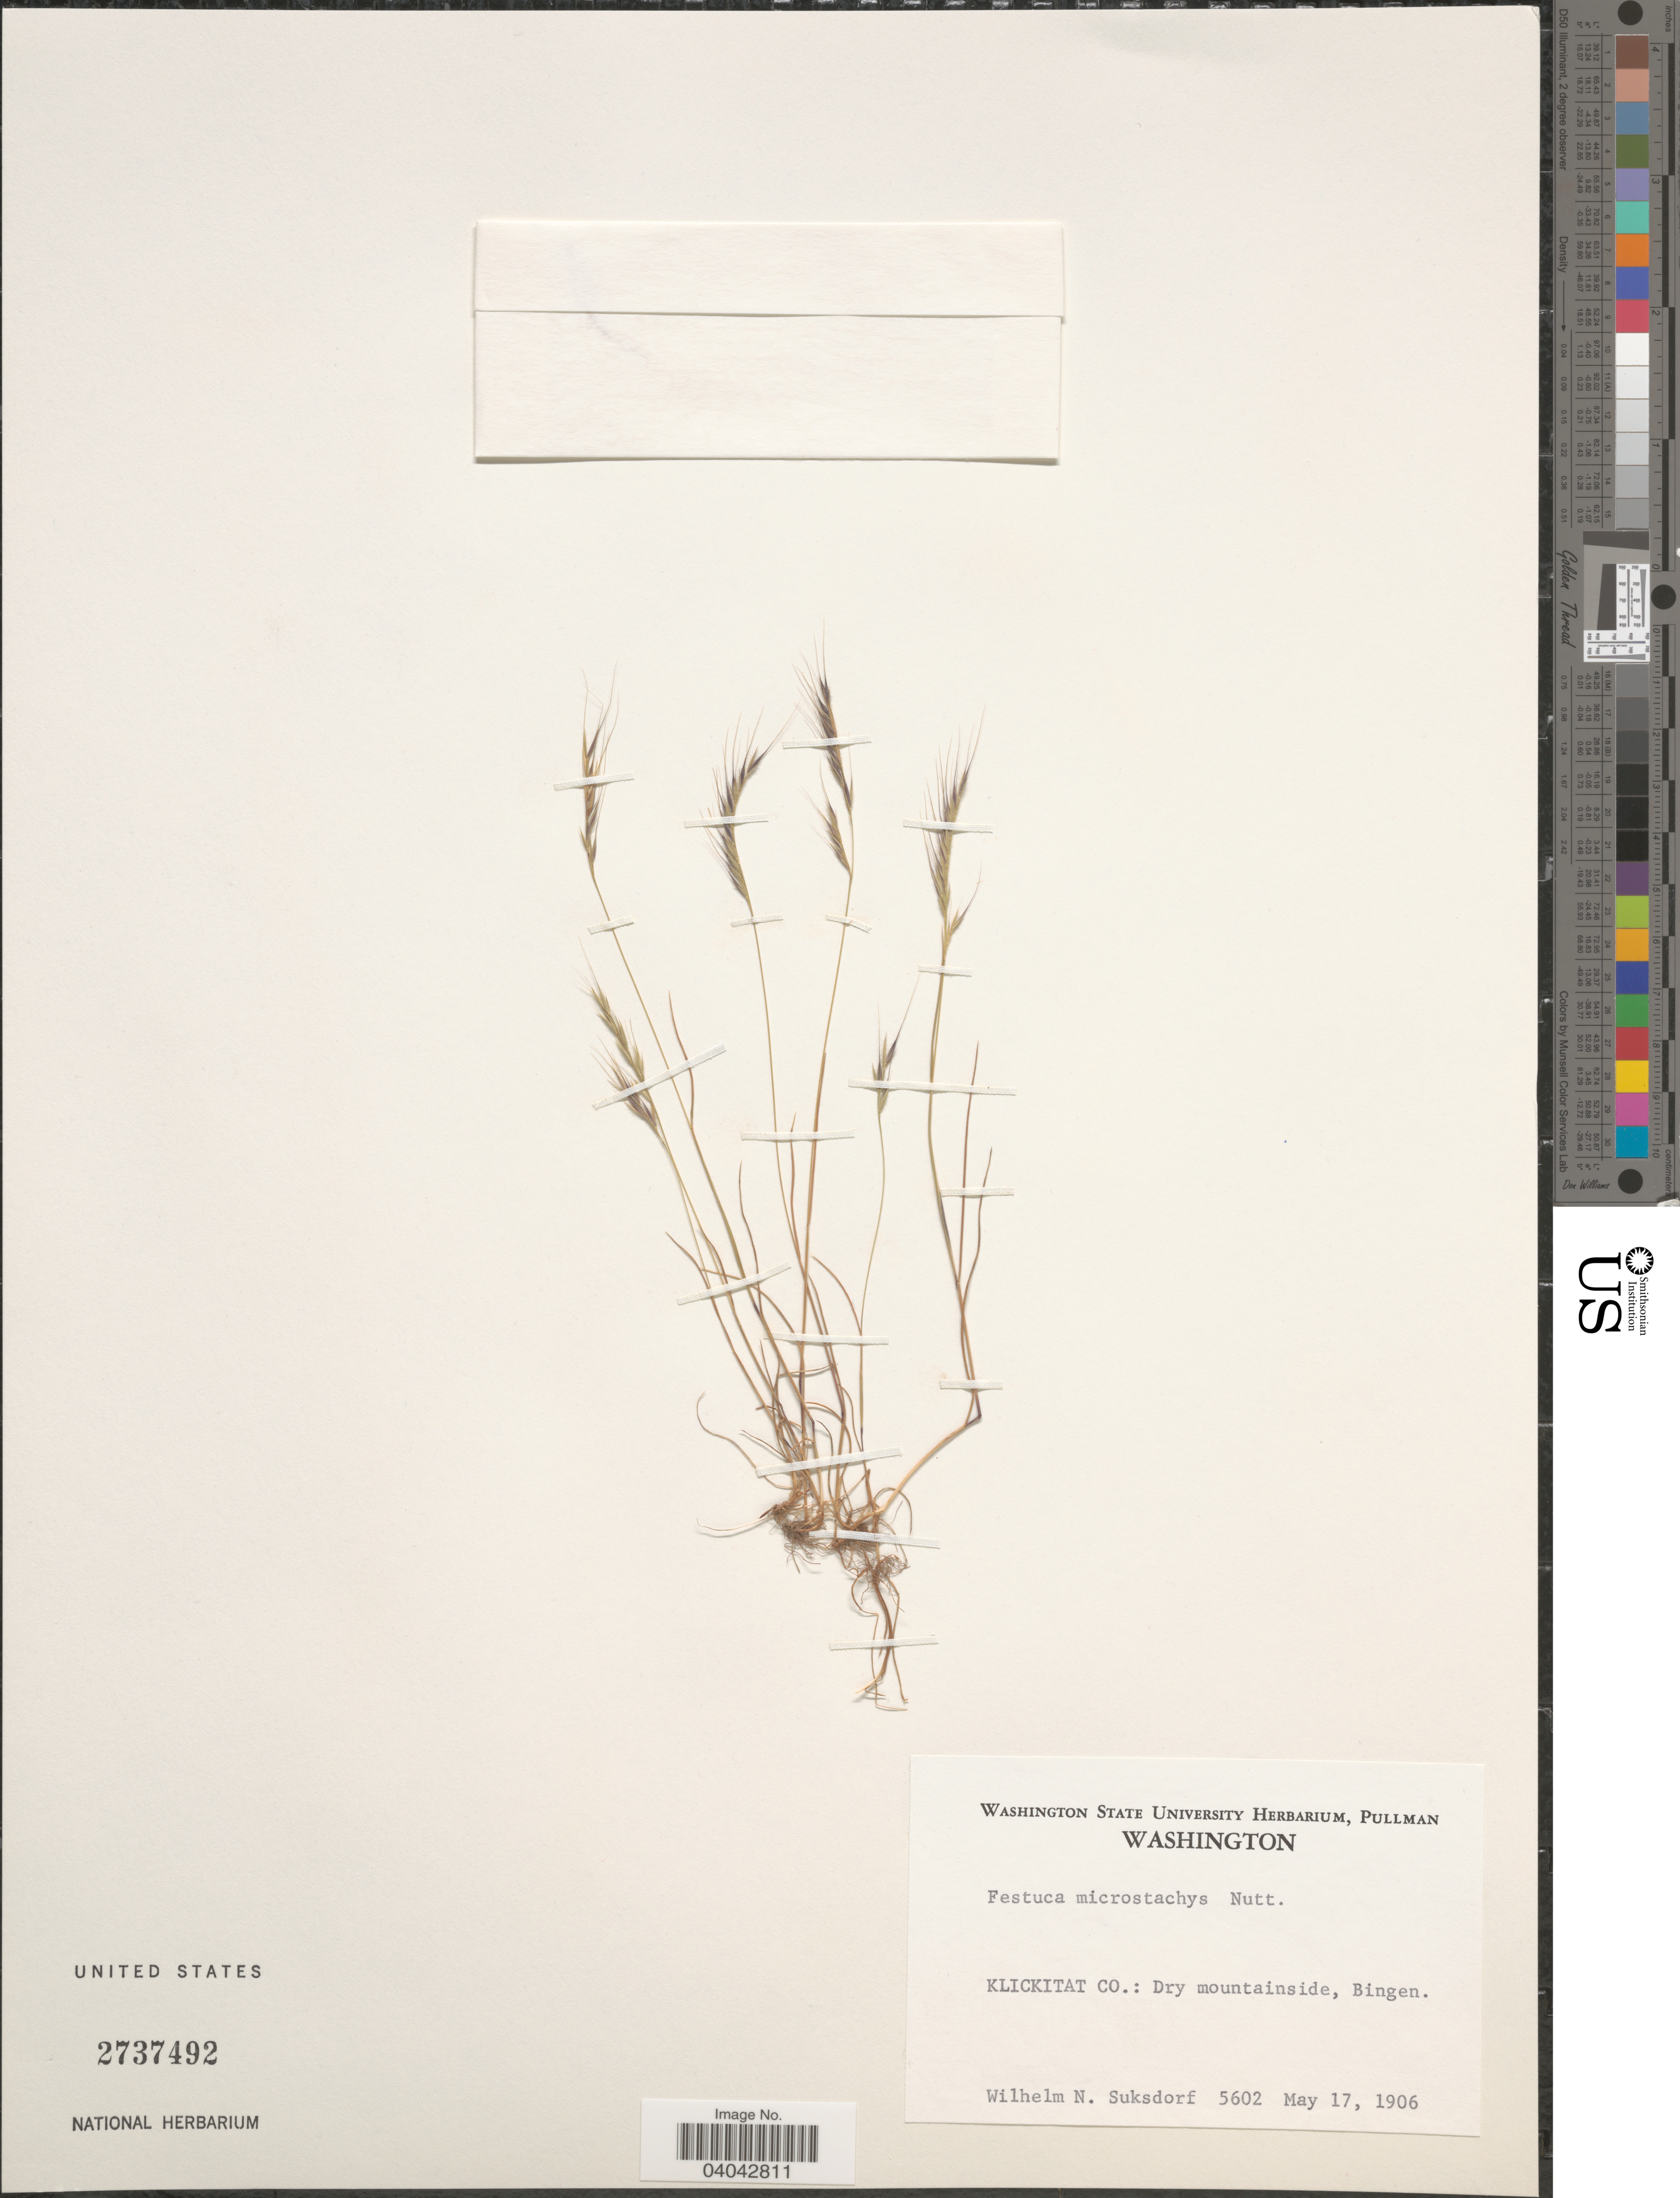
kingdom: Plantae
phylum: Tracheophyta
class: Liliopsida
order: Poales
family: Poaceae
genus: Festuca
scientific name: Festuca microstachys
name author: Nutt.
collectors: W. N. Suksdorf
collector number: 5602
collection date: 1906-05-17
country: United States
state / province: Washington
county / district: Klickitat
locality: Klickitat Co.: Dry mountainside, Bingen.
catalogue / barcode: US 2737492